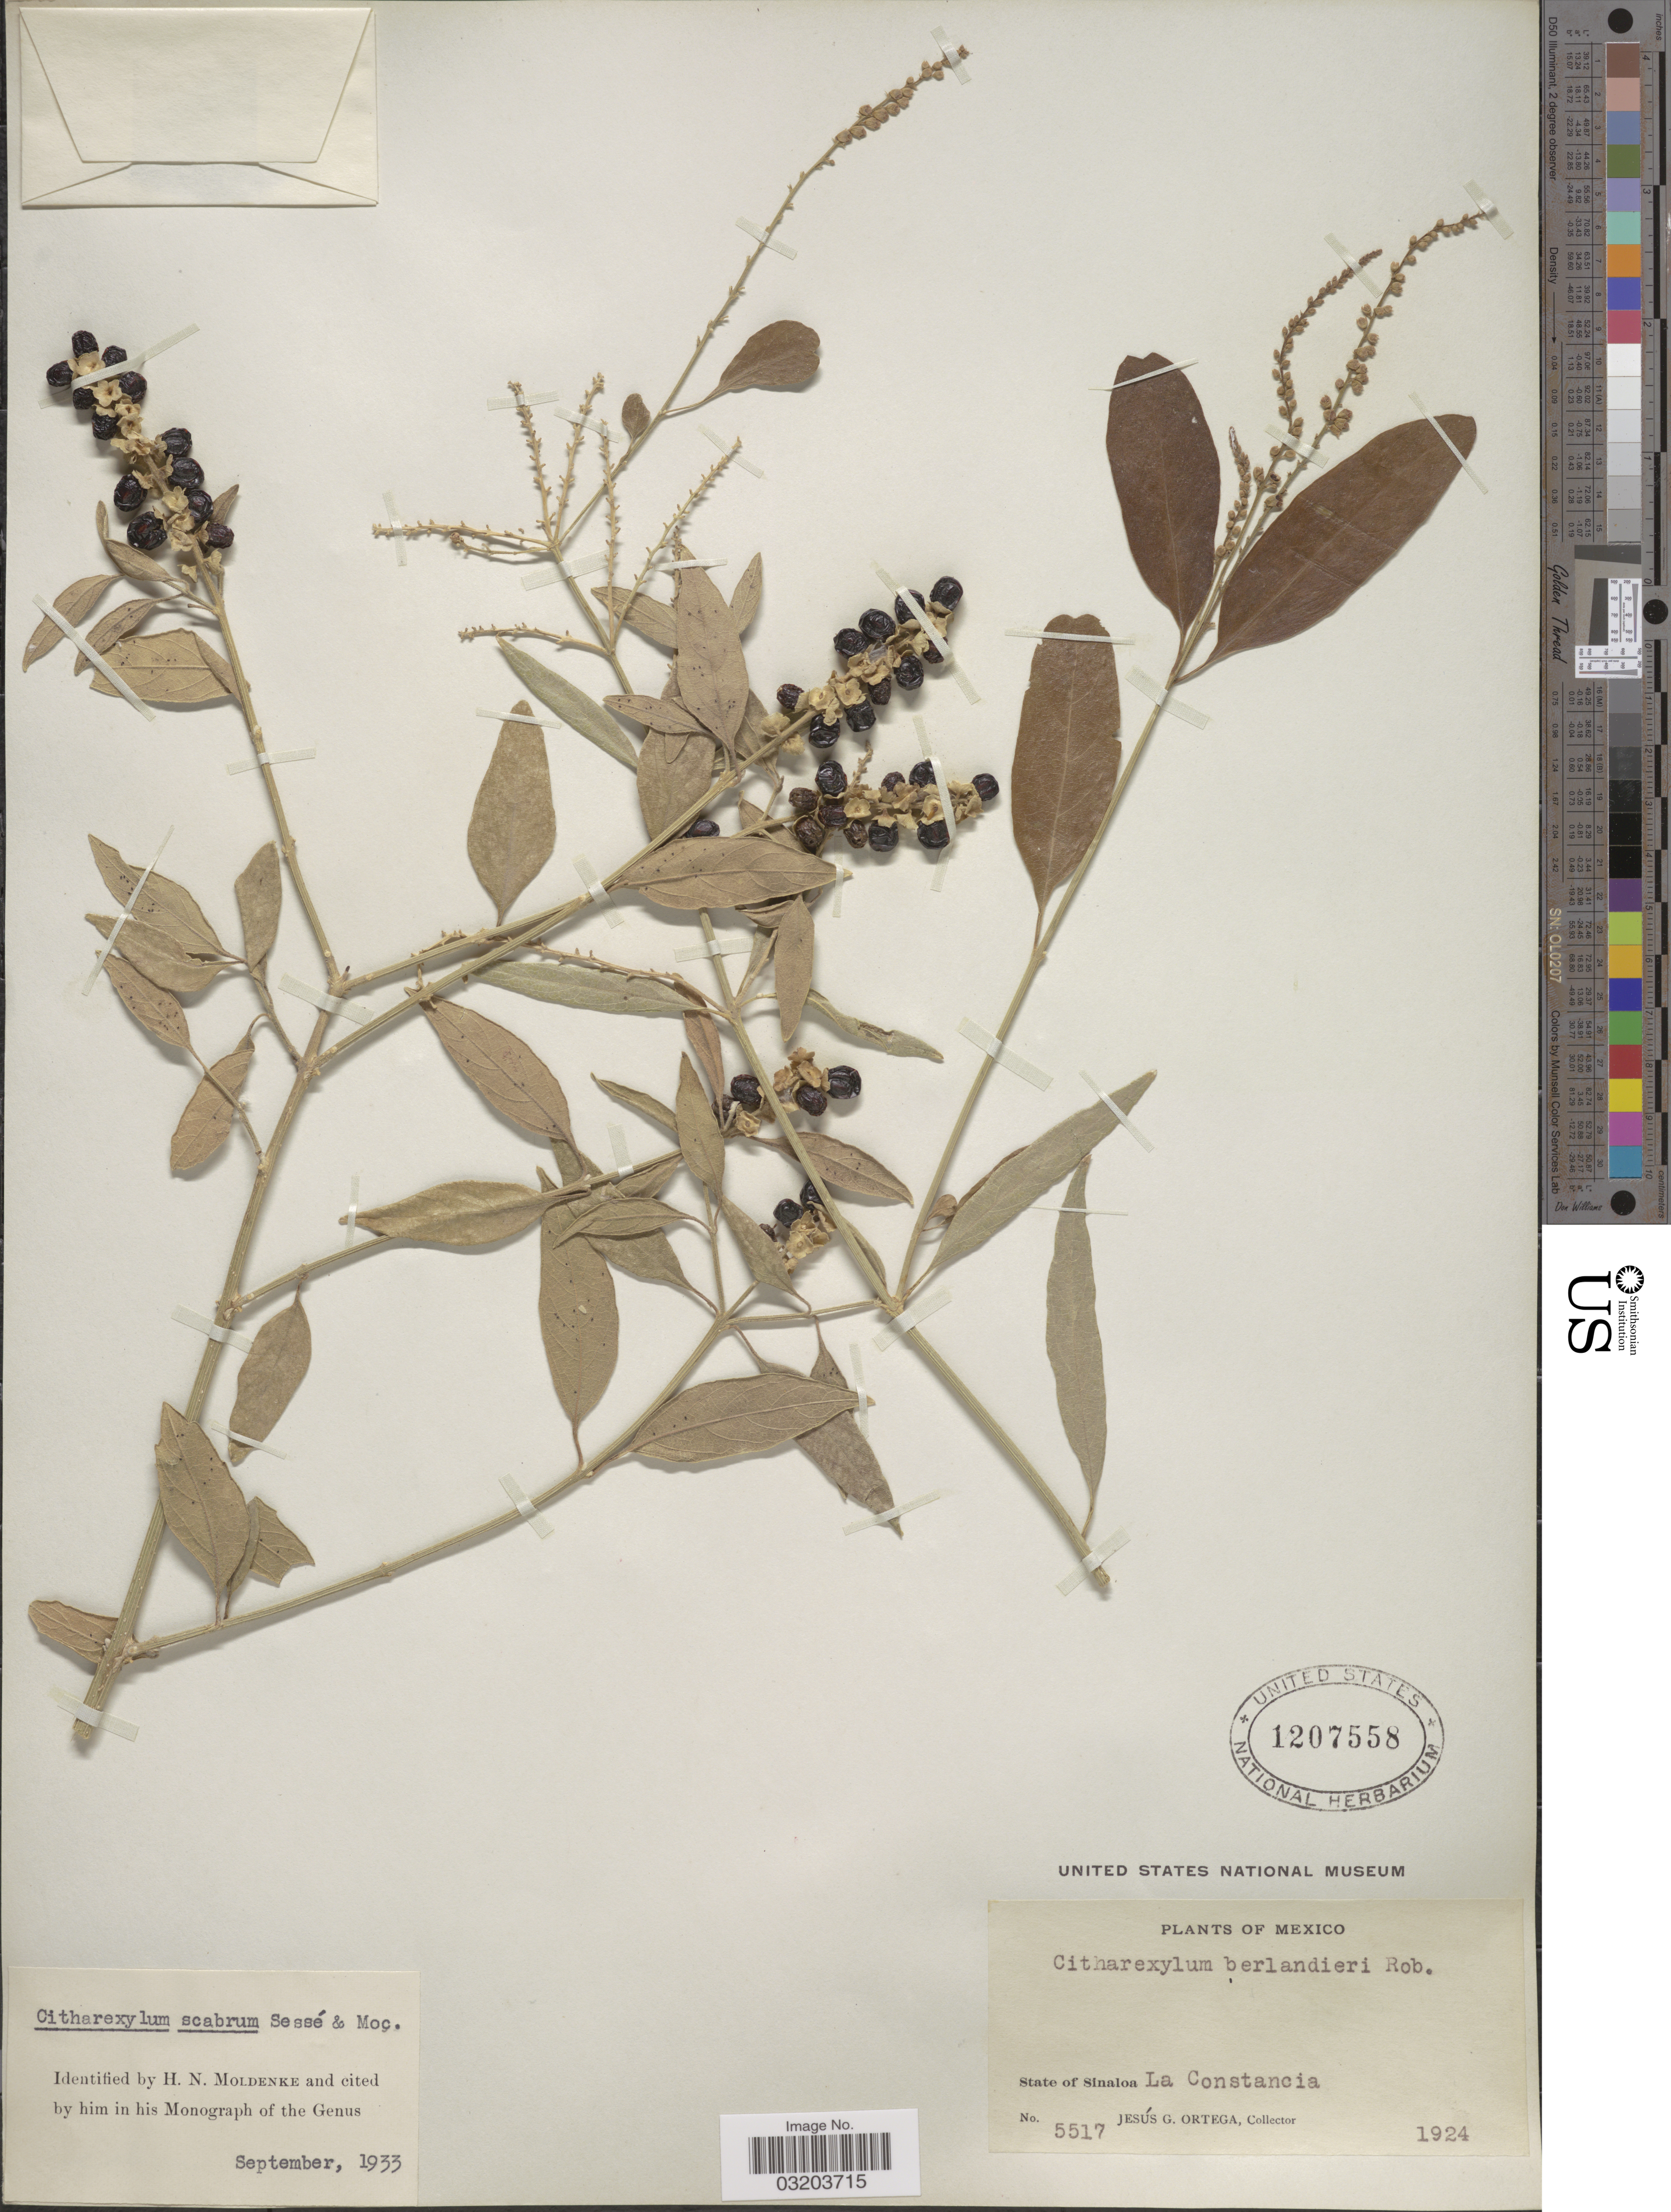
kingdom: Plantae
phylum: Tracheophyta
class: Magnoliopsida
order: Lamiales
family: Verbenaceae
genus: Citharexylum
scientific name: Citharexylum scabrum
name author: Moc. ex Sessé & D. Don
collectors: J. Ortega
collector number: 5517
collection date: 1924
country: Mexico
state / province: Sinaloa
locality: La Constancia.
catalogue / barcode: US 1207558